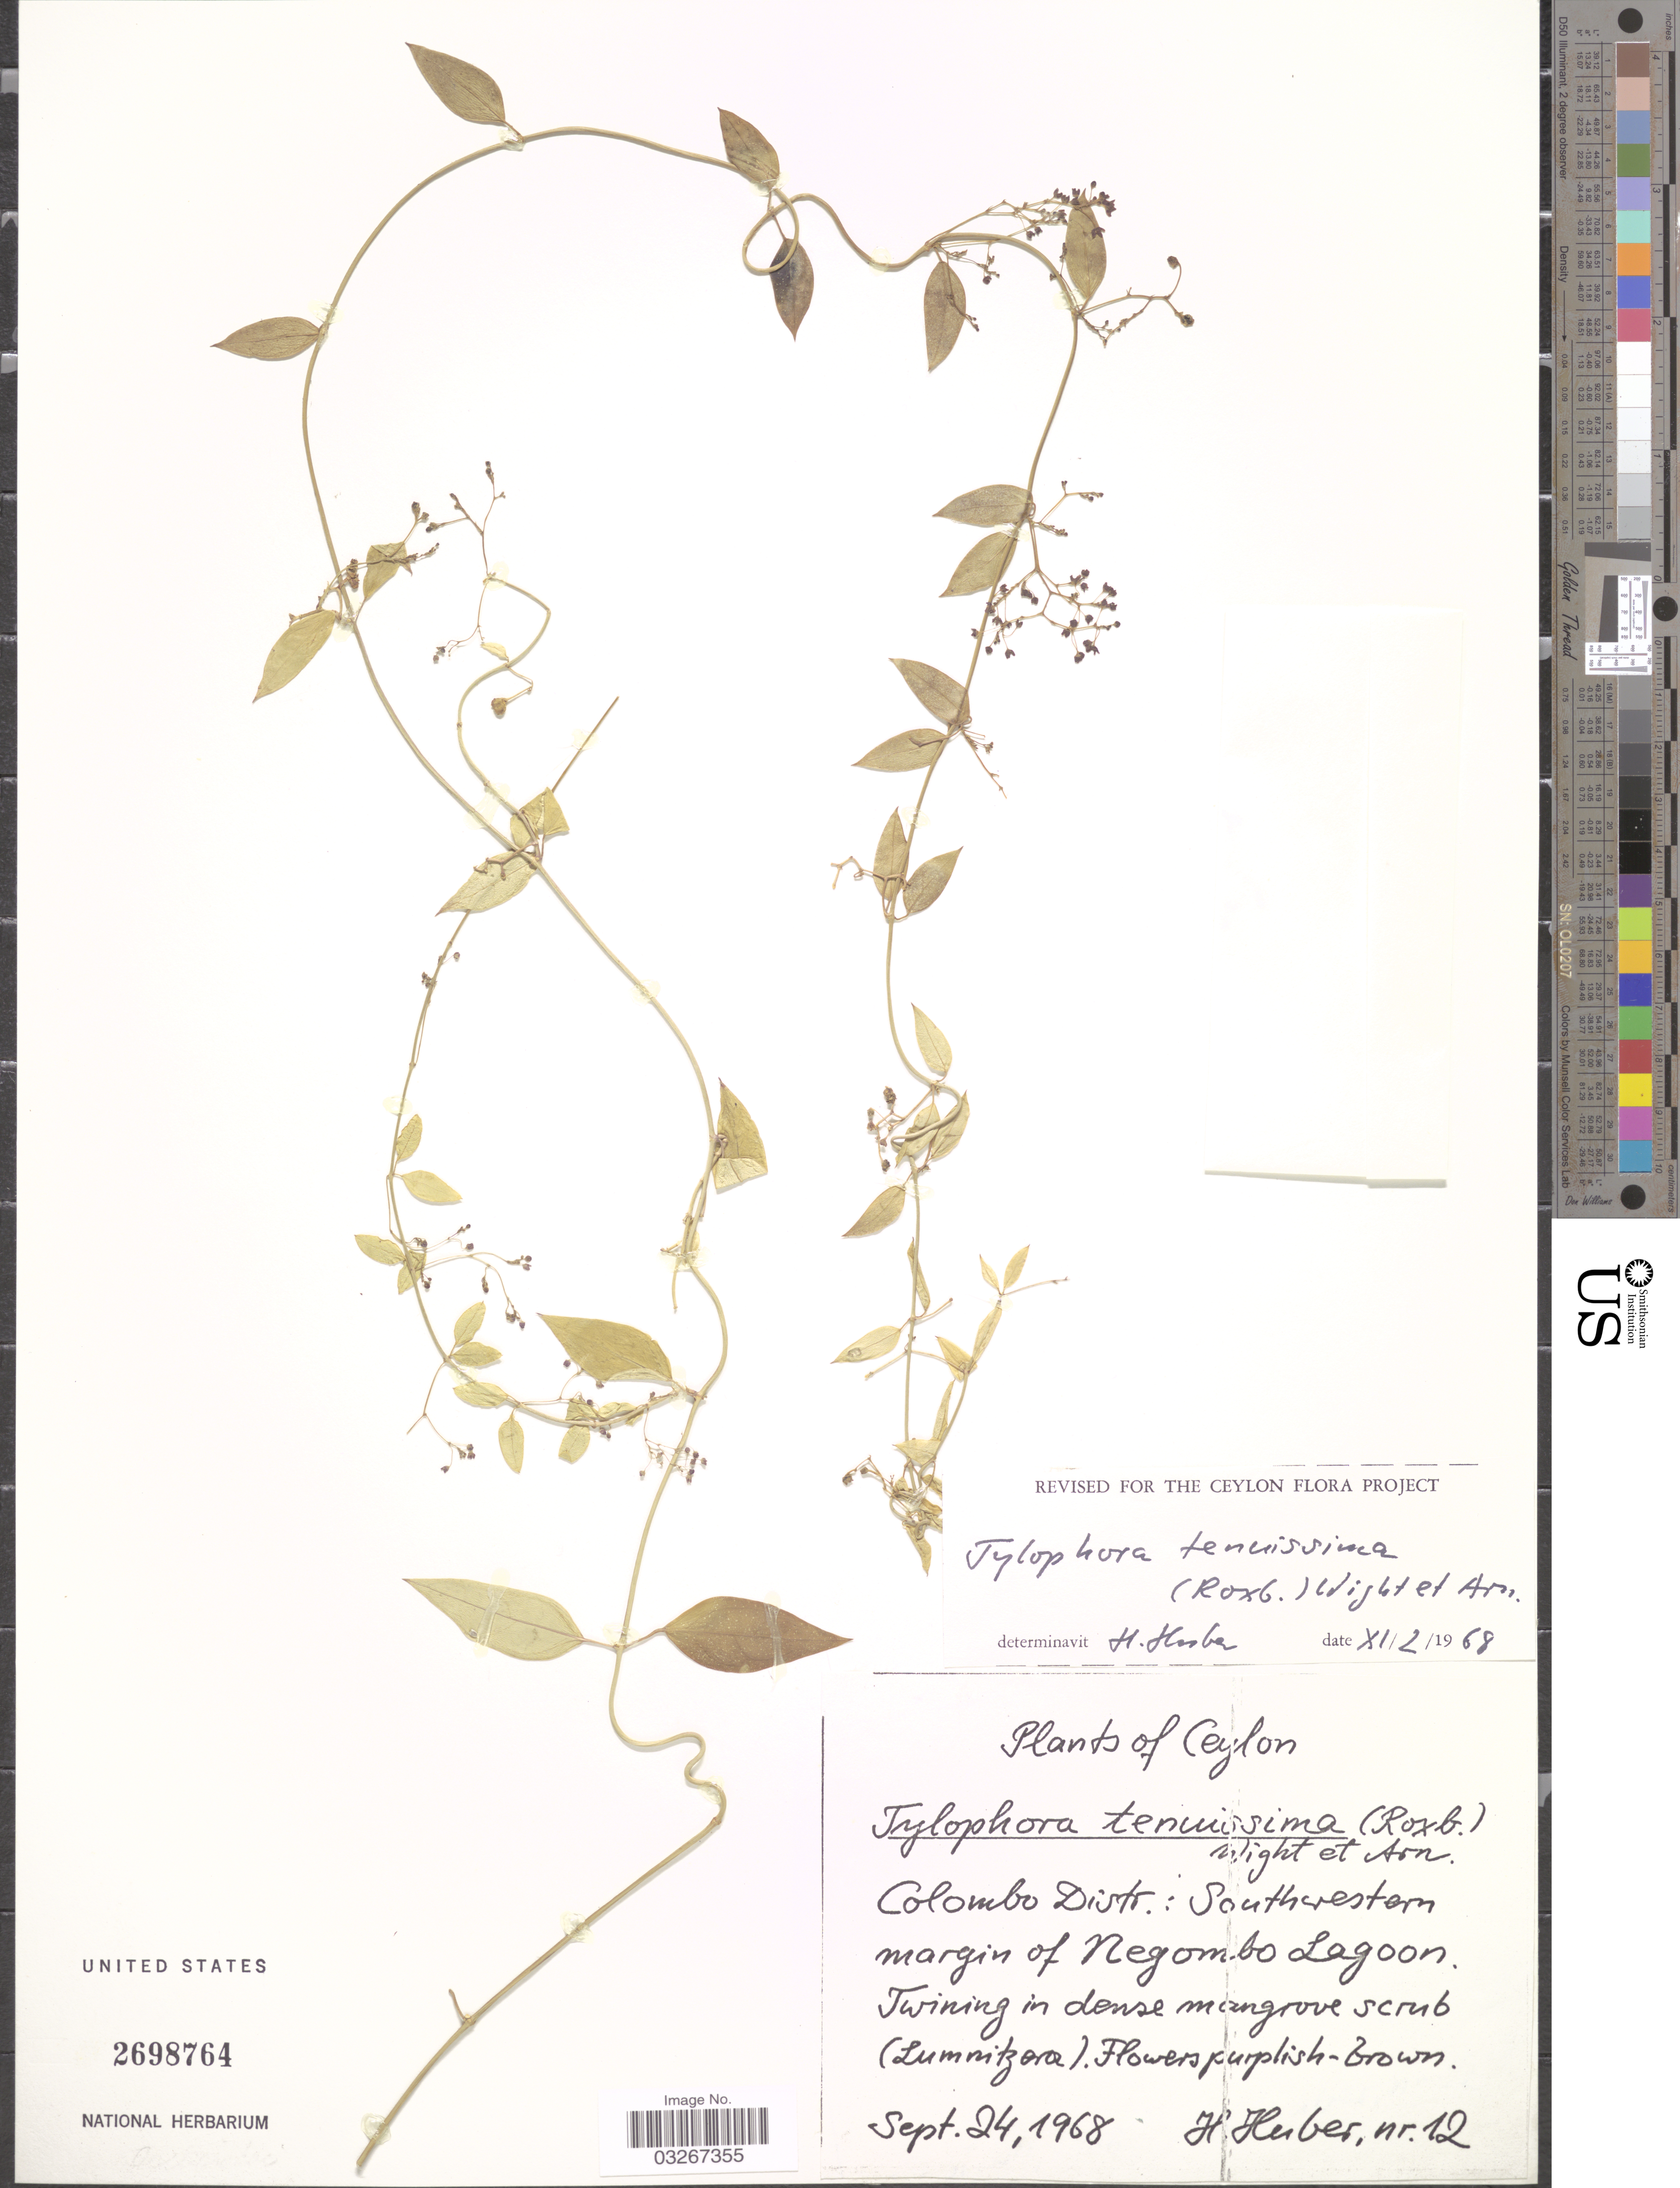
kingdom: Plantae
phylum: Tracheophyta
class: Magnoliopsida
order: Gentianales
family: Apocynaceae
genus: Tylophora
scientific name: Tylophora tenuissima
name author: (Roxb.) Wight & Arn.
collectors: H. Huber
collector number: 12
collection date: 1968-09-24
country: Sri Lanka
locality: Ceylon. Colombo Distr.: Southwestern margin of Negombo Lagoon.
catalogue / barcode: US 2698764